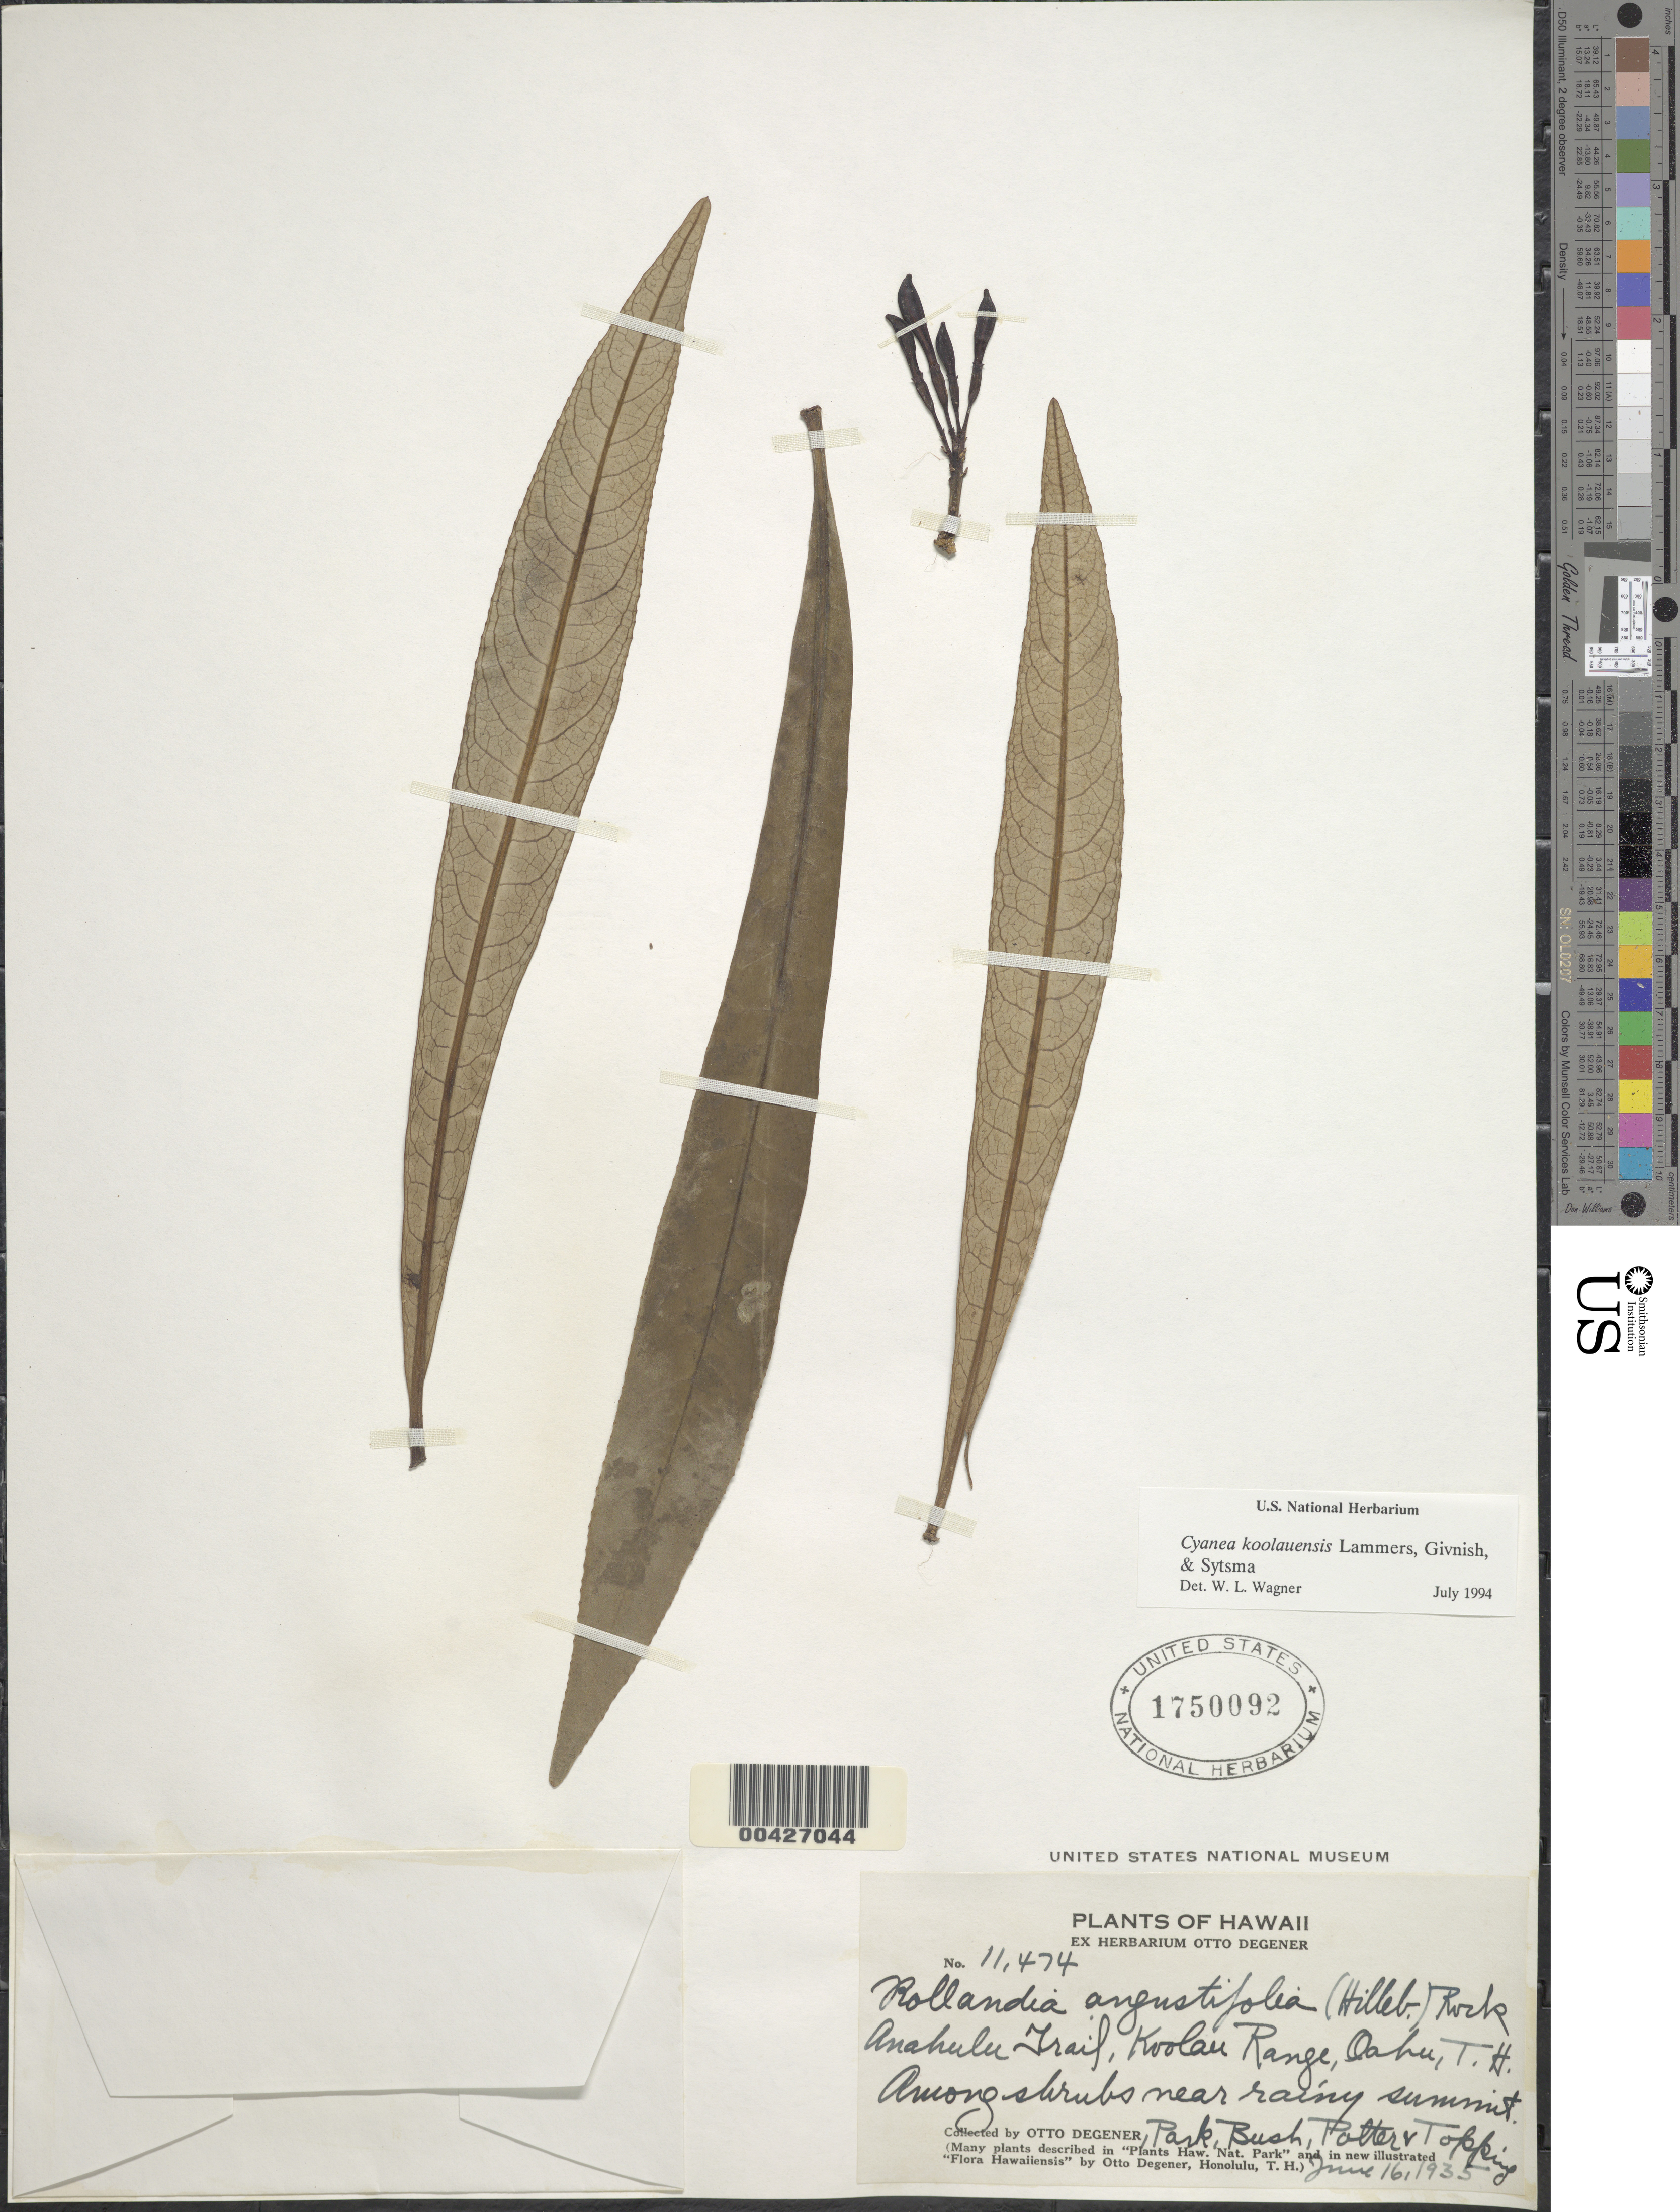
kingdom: Plantae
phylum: Tracheophyta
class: Magnoliopsida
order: Asterales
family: Campanulaceae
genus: Cyanea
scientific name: Cyanea koolauensis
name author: Lammers et al.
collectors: O. Degener, Park, B. F. Bush, Potter & D. L. Topping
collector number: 11474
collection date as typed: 16 Jun 1935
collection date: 1935-06-16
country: United States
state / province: Hawaii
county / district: Honolulu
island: Oahu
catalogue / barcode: US 1750092